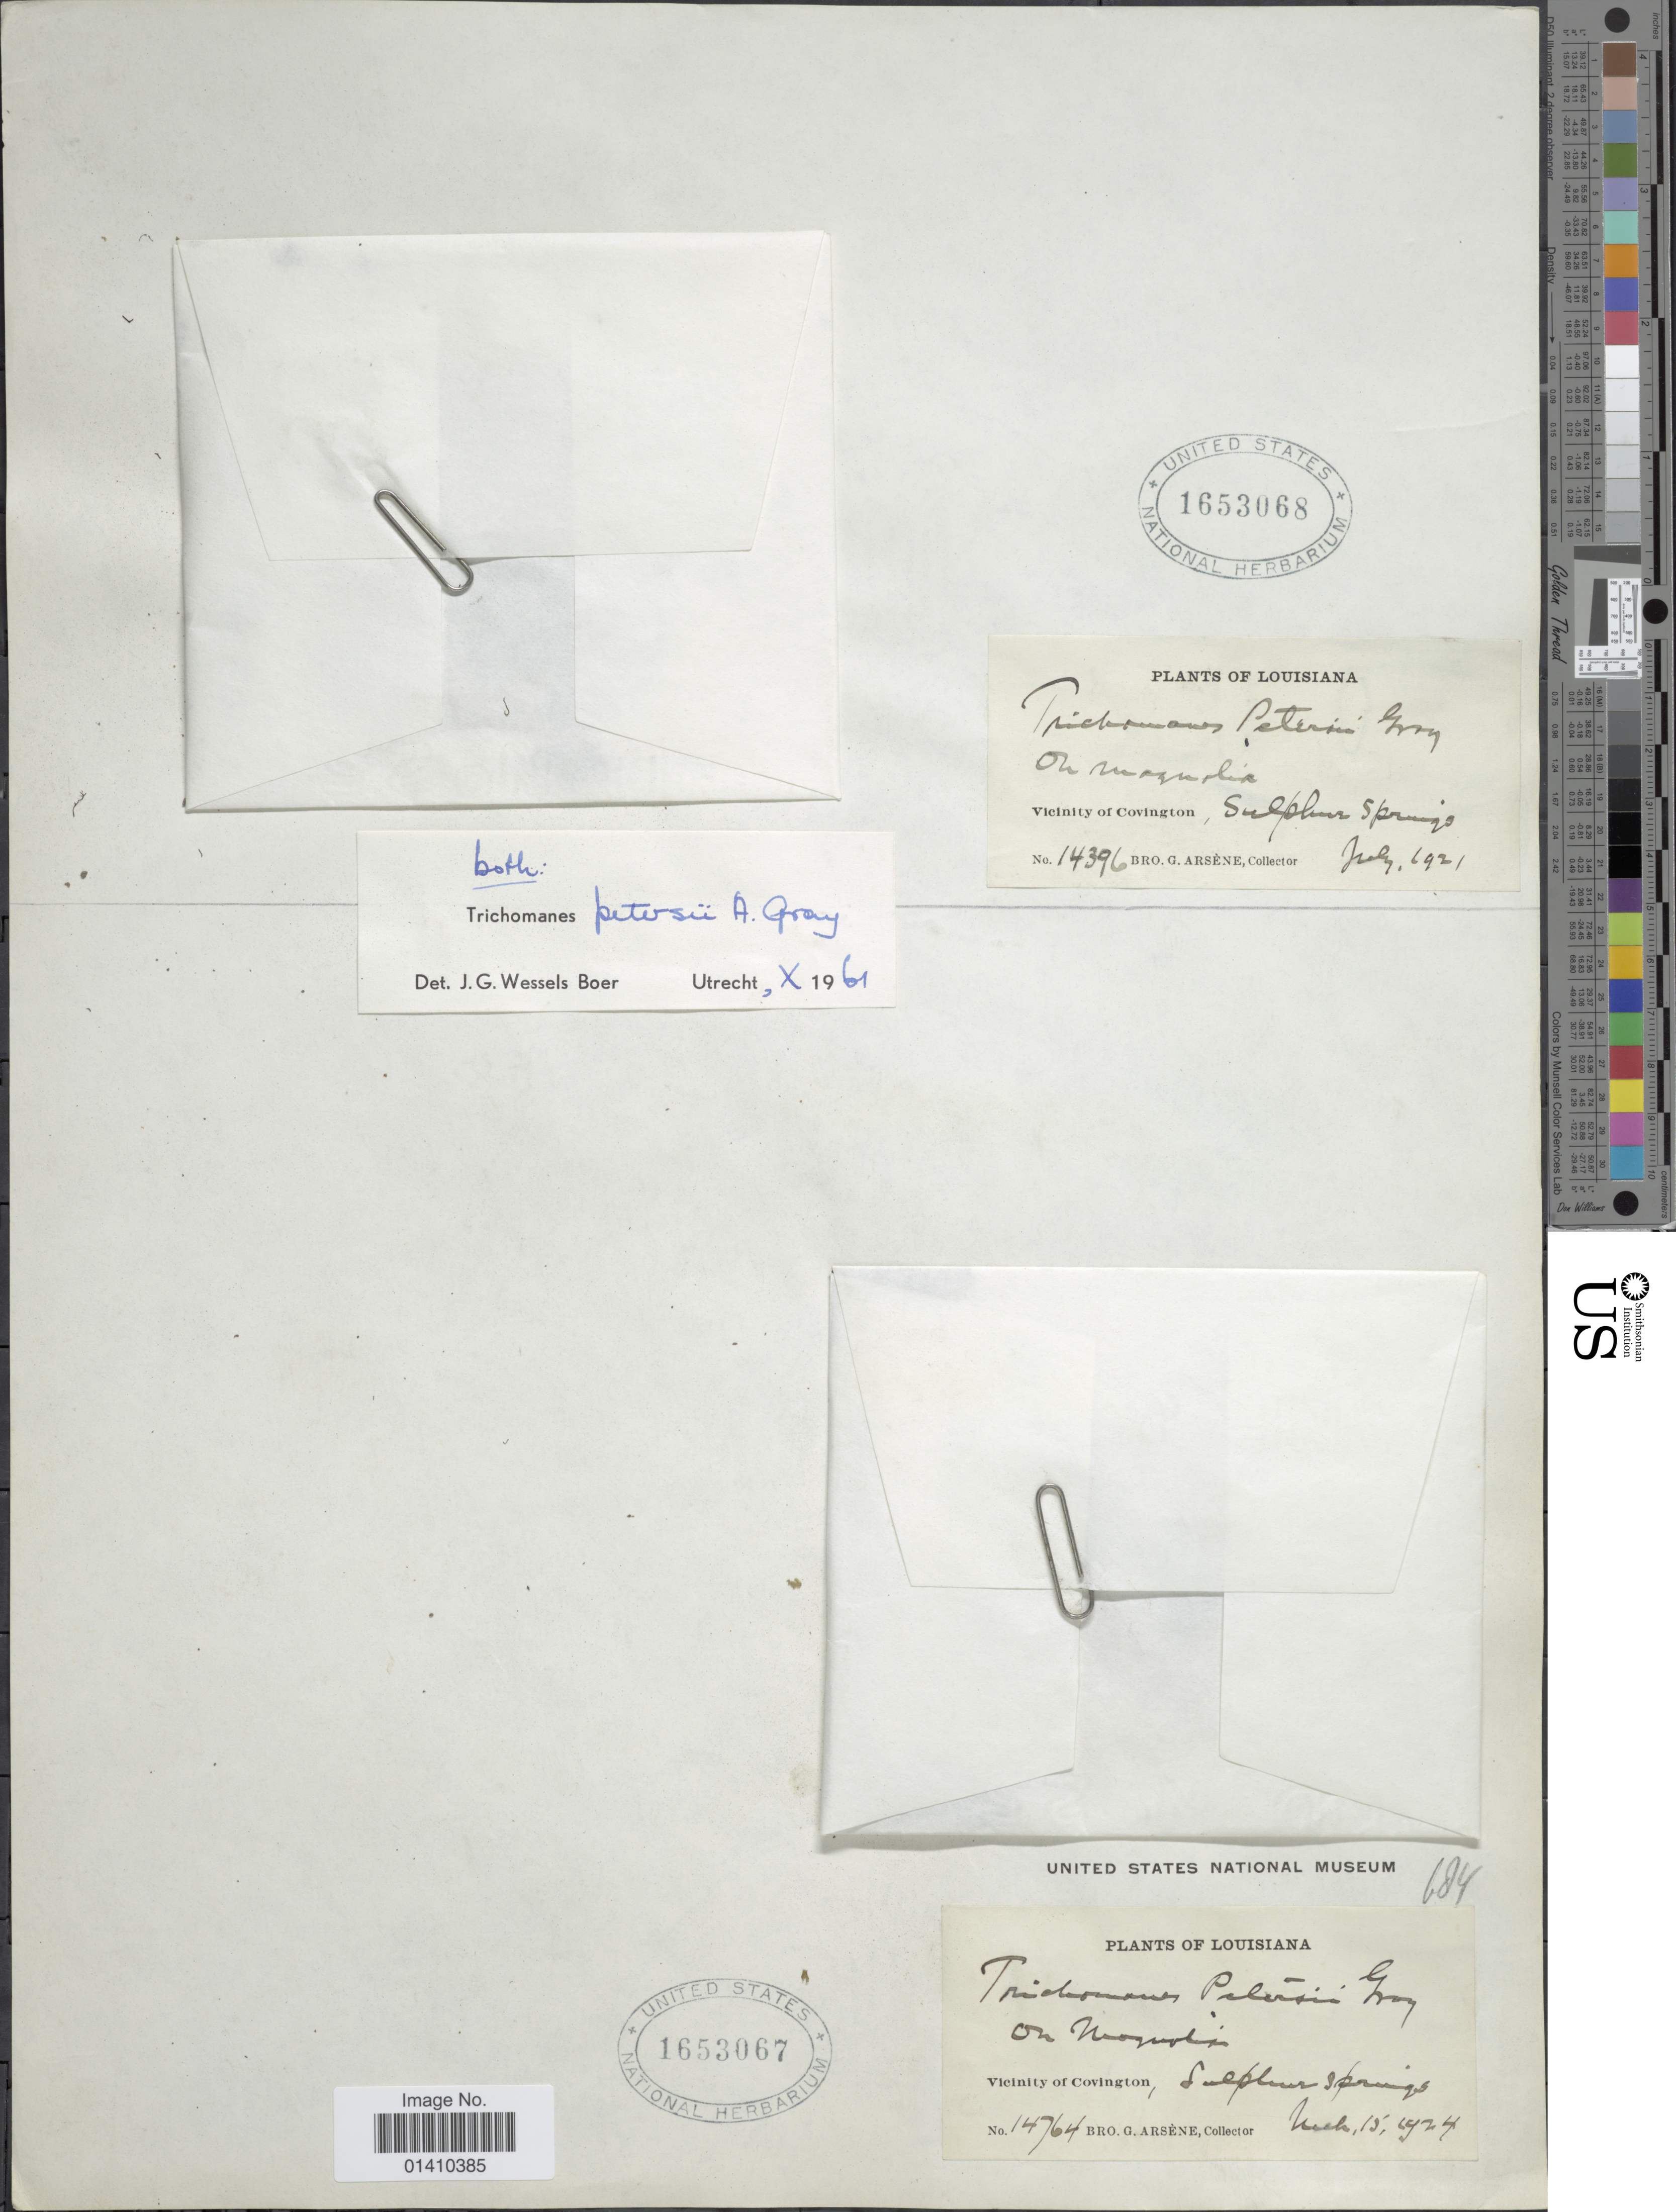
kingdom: Plantae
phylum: Tracheophyta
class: Polypodiopsida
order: Hymenophyllales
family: Hymenophyllaceae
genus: Didymoglossum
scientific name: Didymoglossum petersii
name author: (A. Gray) Copel.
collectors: Bro. G. Arsène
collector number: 14764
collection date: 1924-03-15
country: United States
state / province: Louisiana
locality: Vicinity of Covington, Sulphur springs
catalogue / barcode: US 1653067